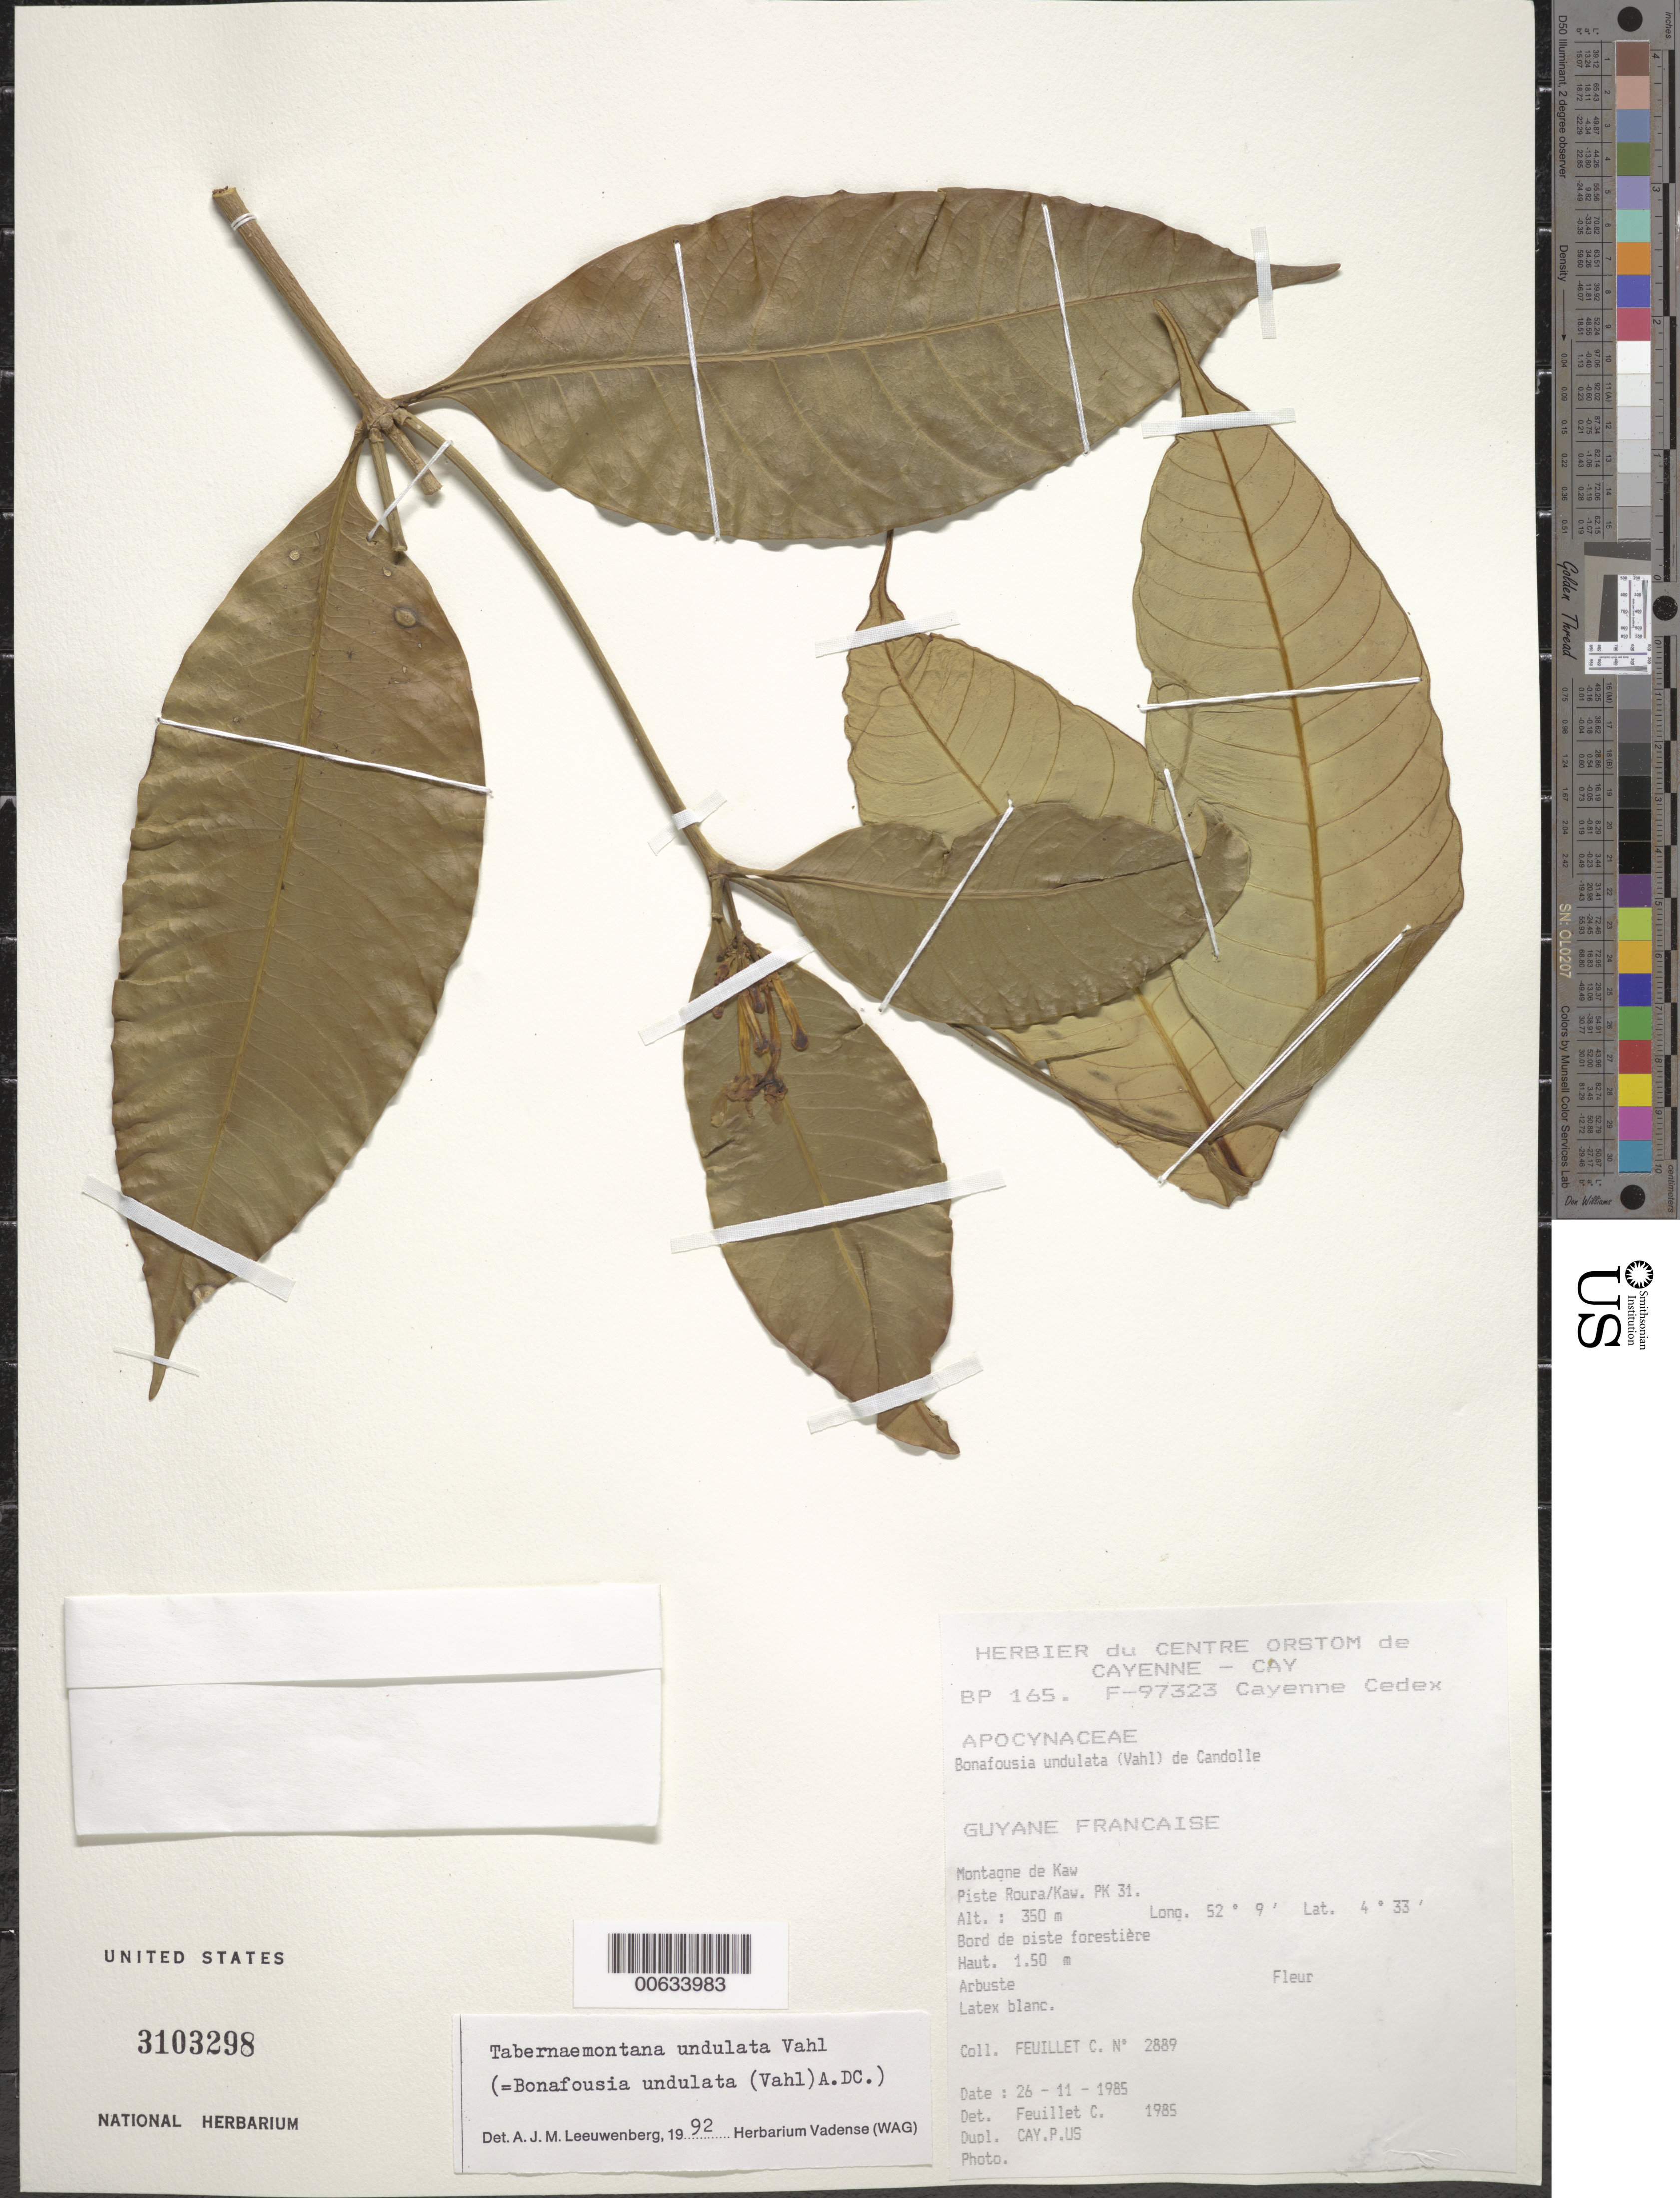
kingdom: Plantae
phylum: Tracheophyta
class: Magnoliopsida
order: Gentianales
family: Apocynaceae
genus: Tabernaemontana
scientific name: Tabernaemontana undulata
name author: Vahl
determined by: Leeuwenberg, A. J. M.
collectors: C. Feuillet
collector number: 2889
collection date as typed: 26 Nov 1985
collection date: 1985-11-26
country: French Guiana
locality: Montagne de Kaw, Piste Roura/Kaw, PK 31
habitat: Bord de piste forestiere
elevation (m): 350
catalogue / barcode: US 3103298